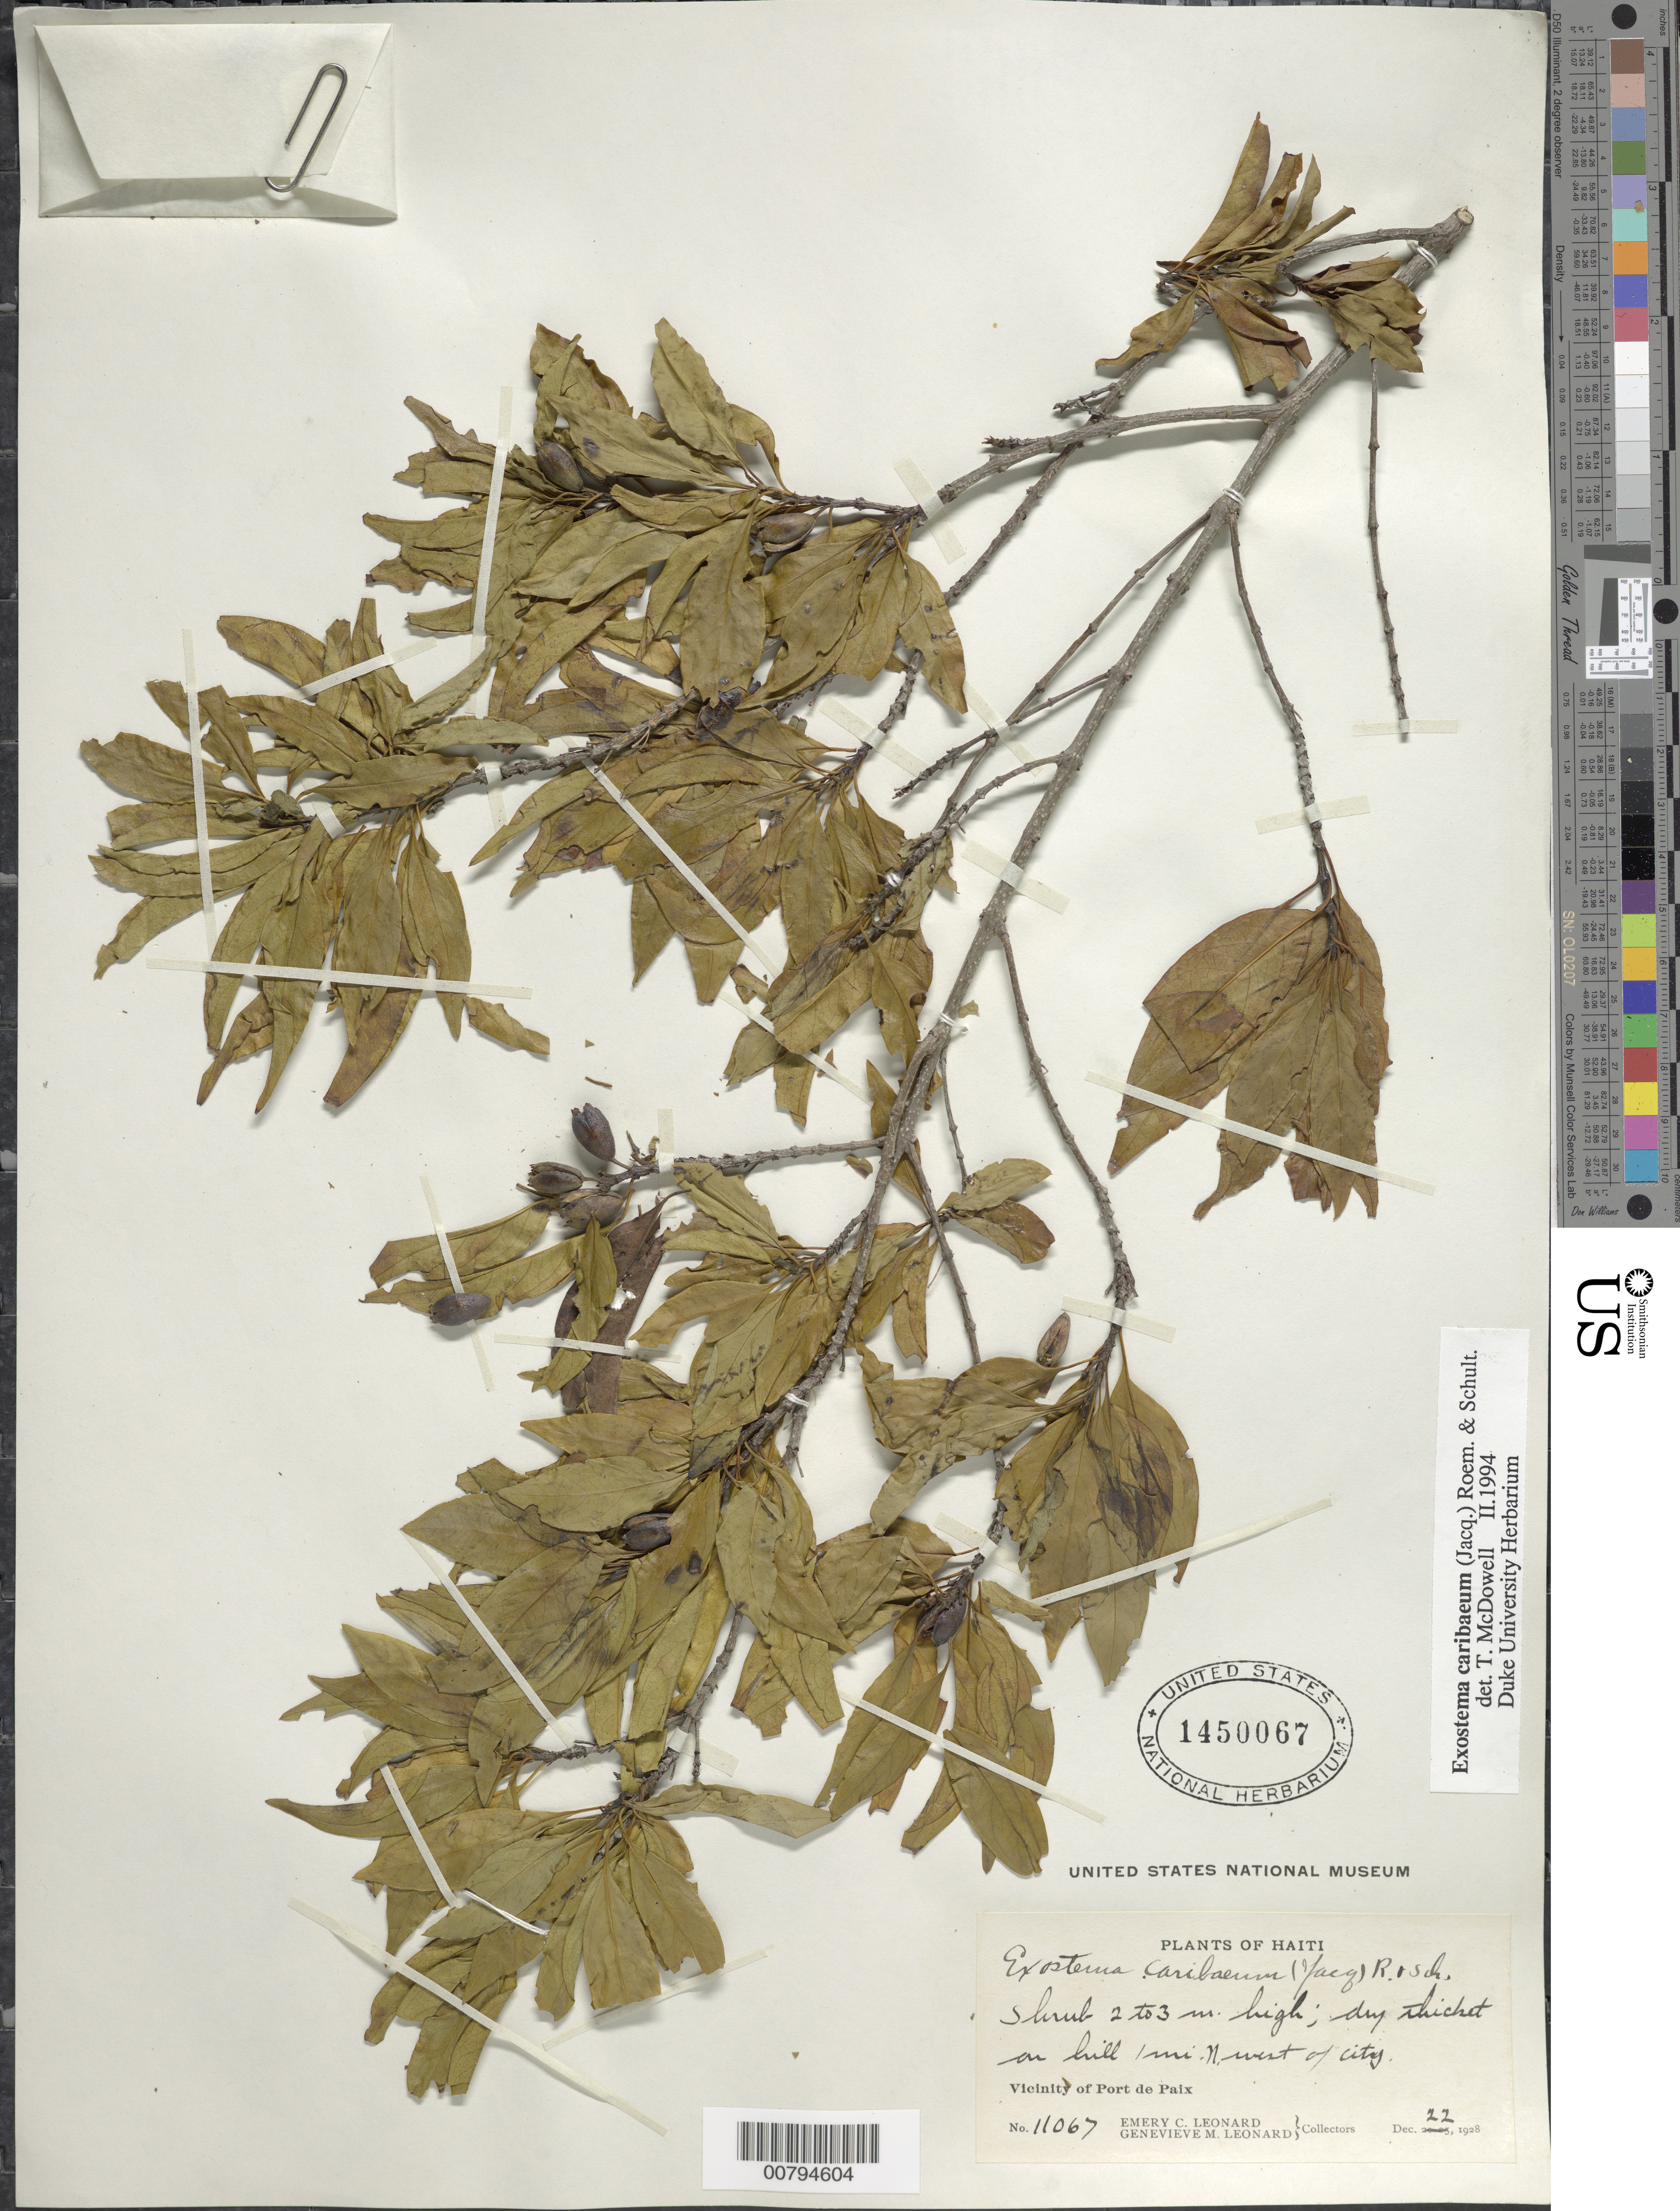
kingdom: Plantae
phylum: Tracheophyta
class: Magnoliopsida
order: Gentianales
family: Rubiaceae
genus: Exostema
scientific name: Exostema caribaeum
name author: (Jacq.) Roem. & Schult.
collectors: E. C. Leonard & G. M. Leonard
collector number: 11067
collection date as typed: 22 Dec 1928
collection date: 1928-12-22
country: Haiti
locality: On hill 1 mi. northwest of city. Vicinity of Port de Paix.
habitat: Dry thicket on hill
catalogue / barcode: US 1450067